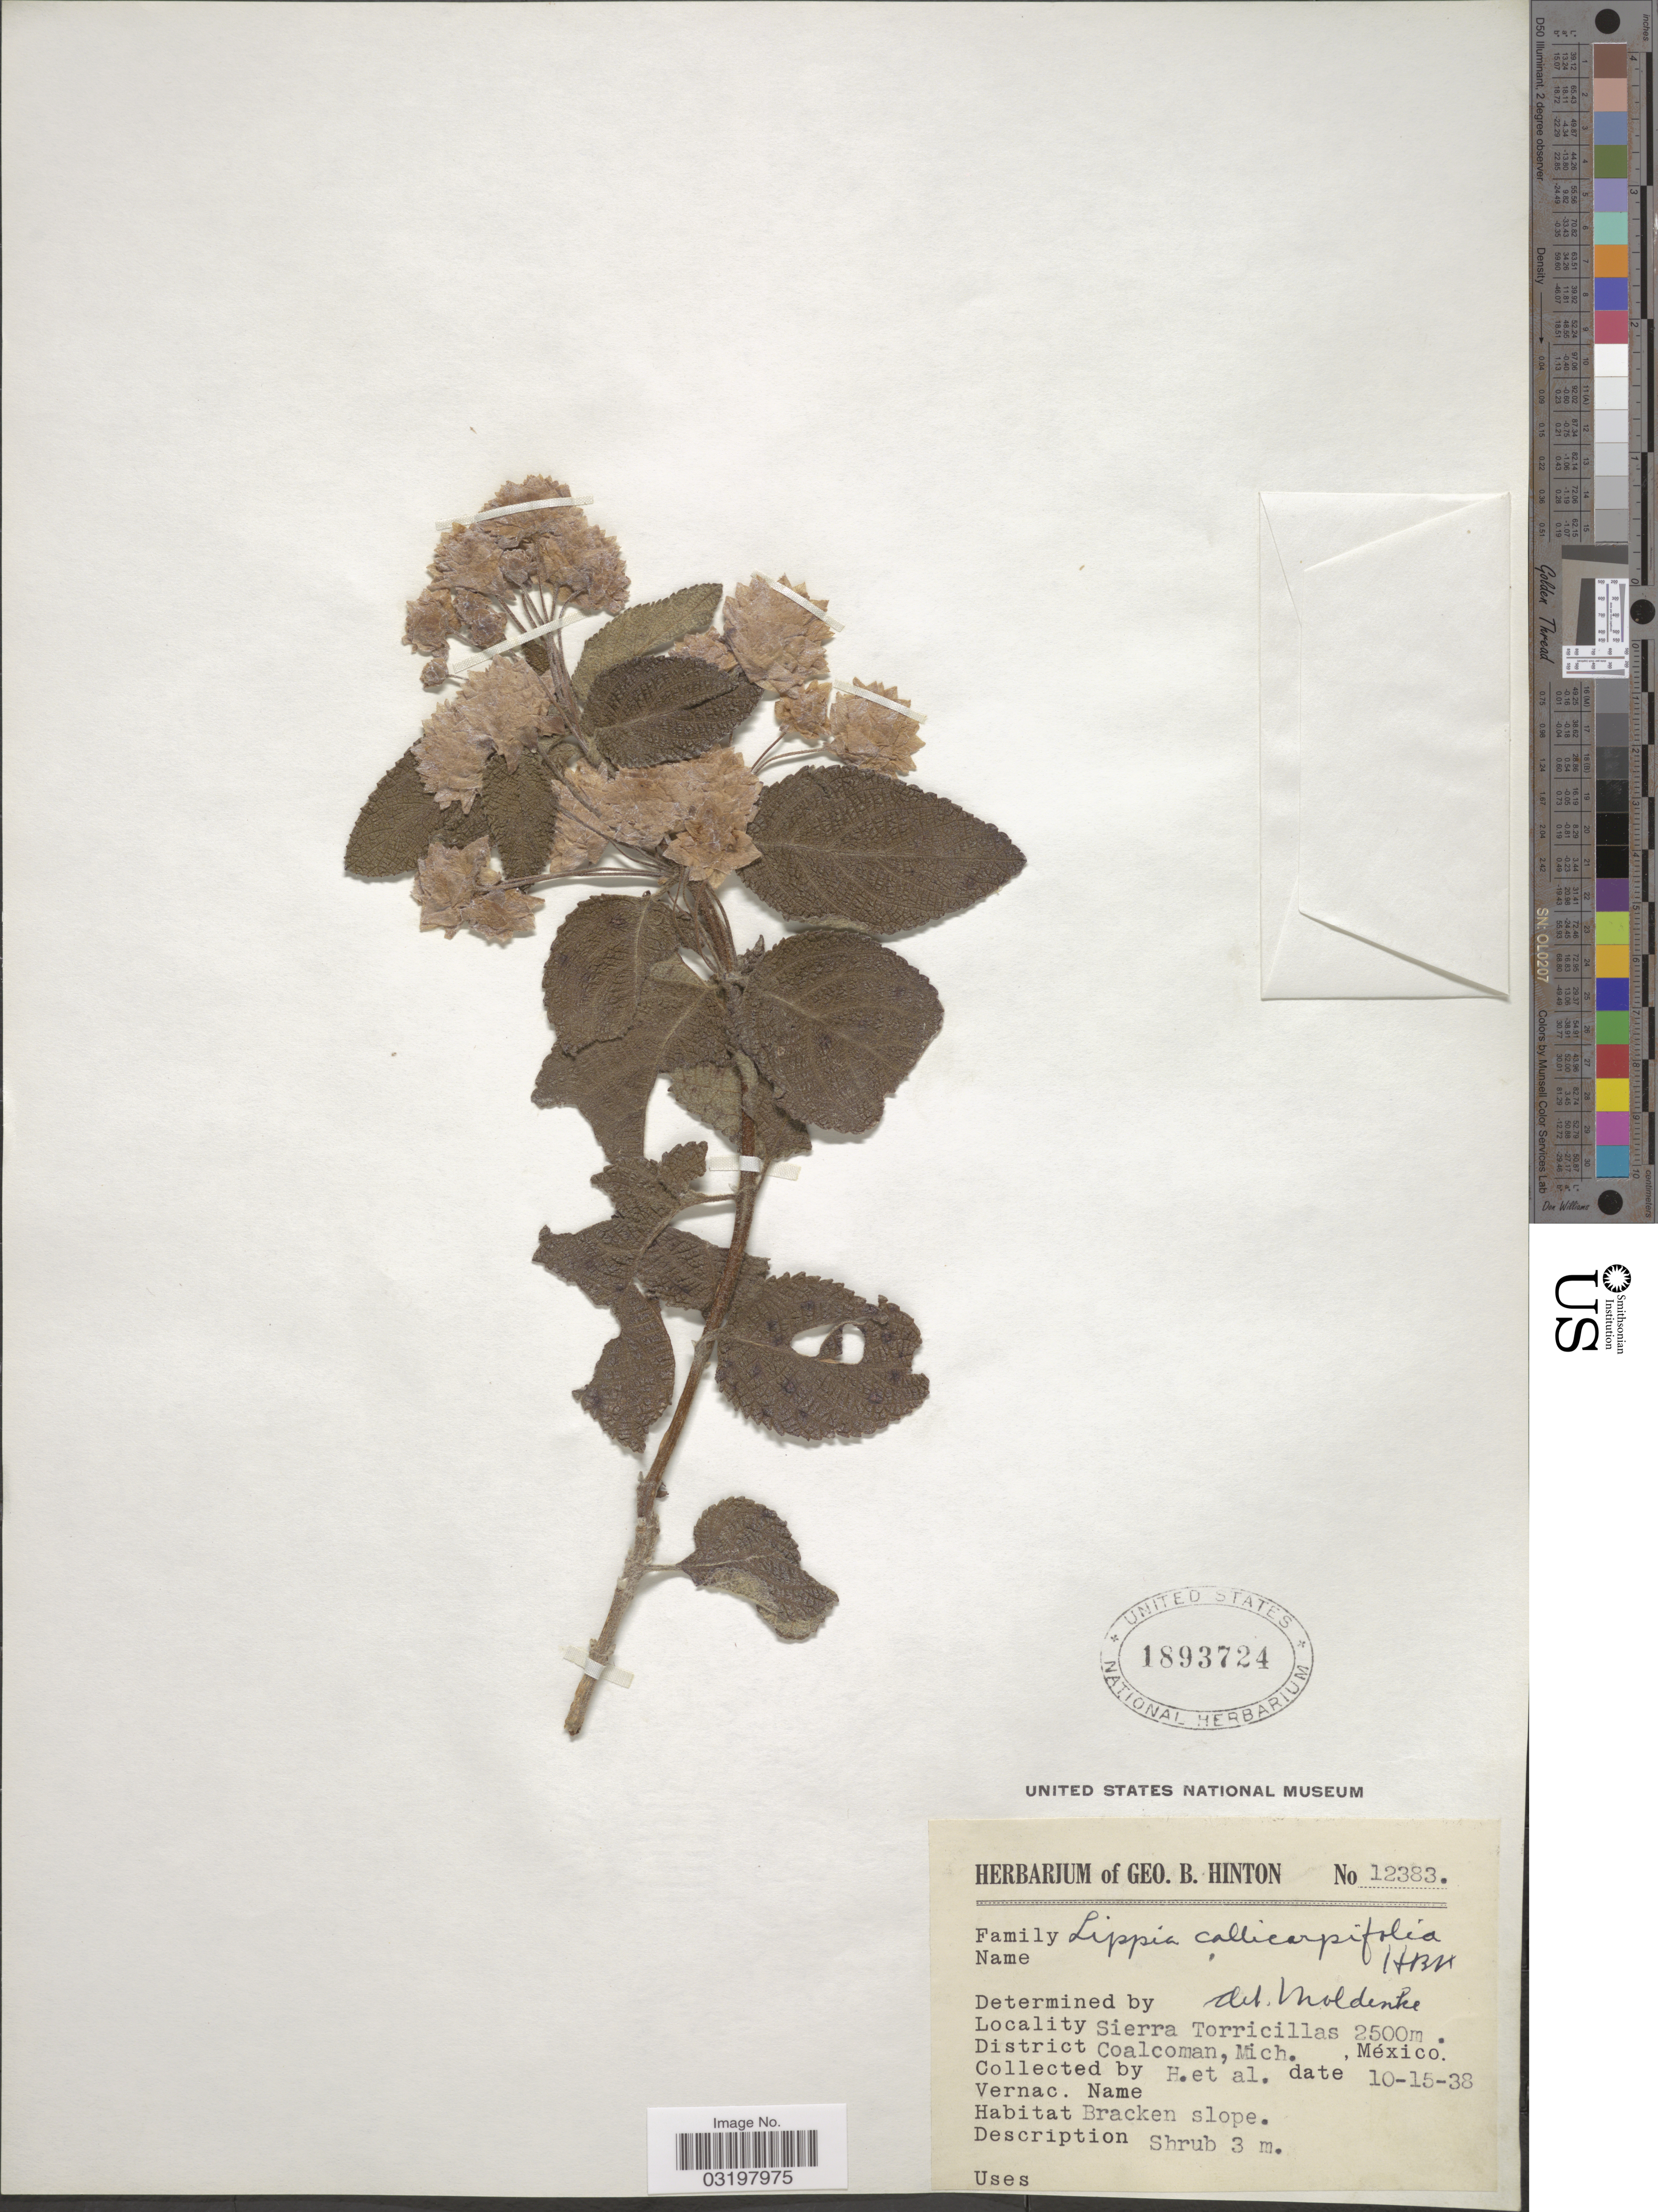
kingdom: Plantae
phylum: Tracheophyta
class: Magnoliopsida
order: Lamiales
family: Verbenaceae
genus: Lippia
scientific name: Lippia callicarpifolia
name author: Kunth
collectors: G. B. Hinton & et al.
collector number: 12383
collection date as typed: Transcribed d/m/y: 15/10/38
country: Mexico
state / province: Michoacán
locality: Sierra Torricillas. District Coalcoman, Mich.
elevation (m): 2500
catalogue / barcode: US 1893724